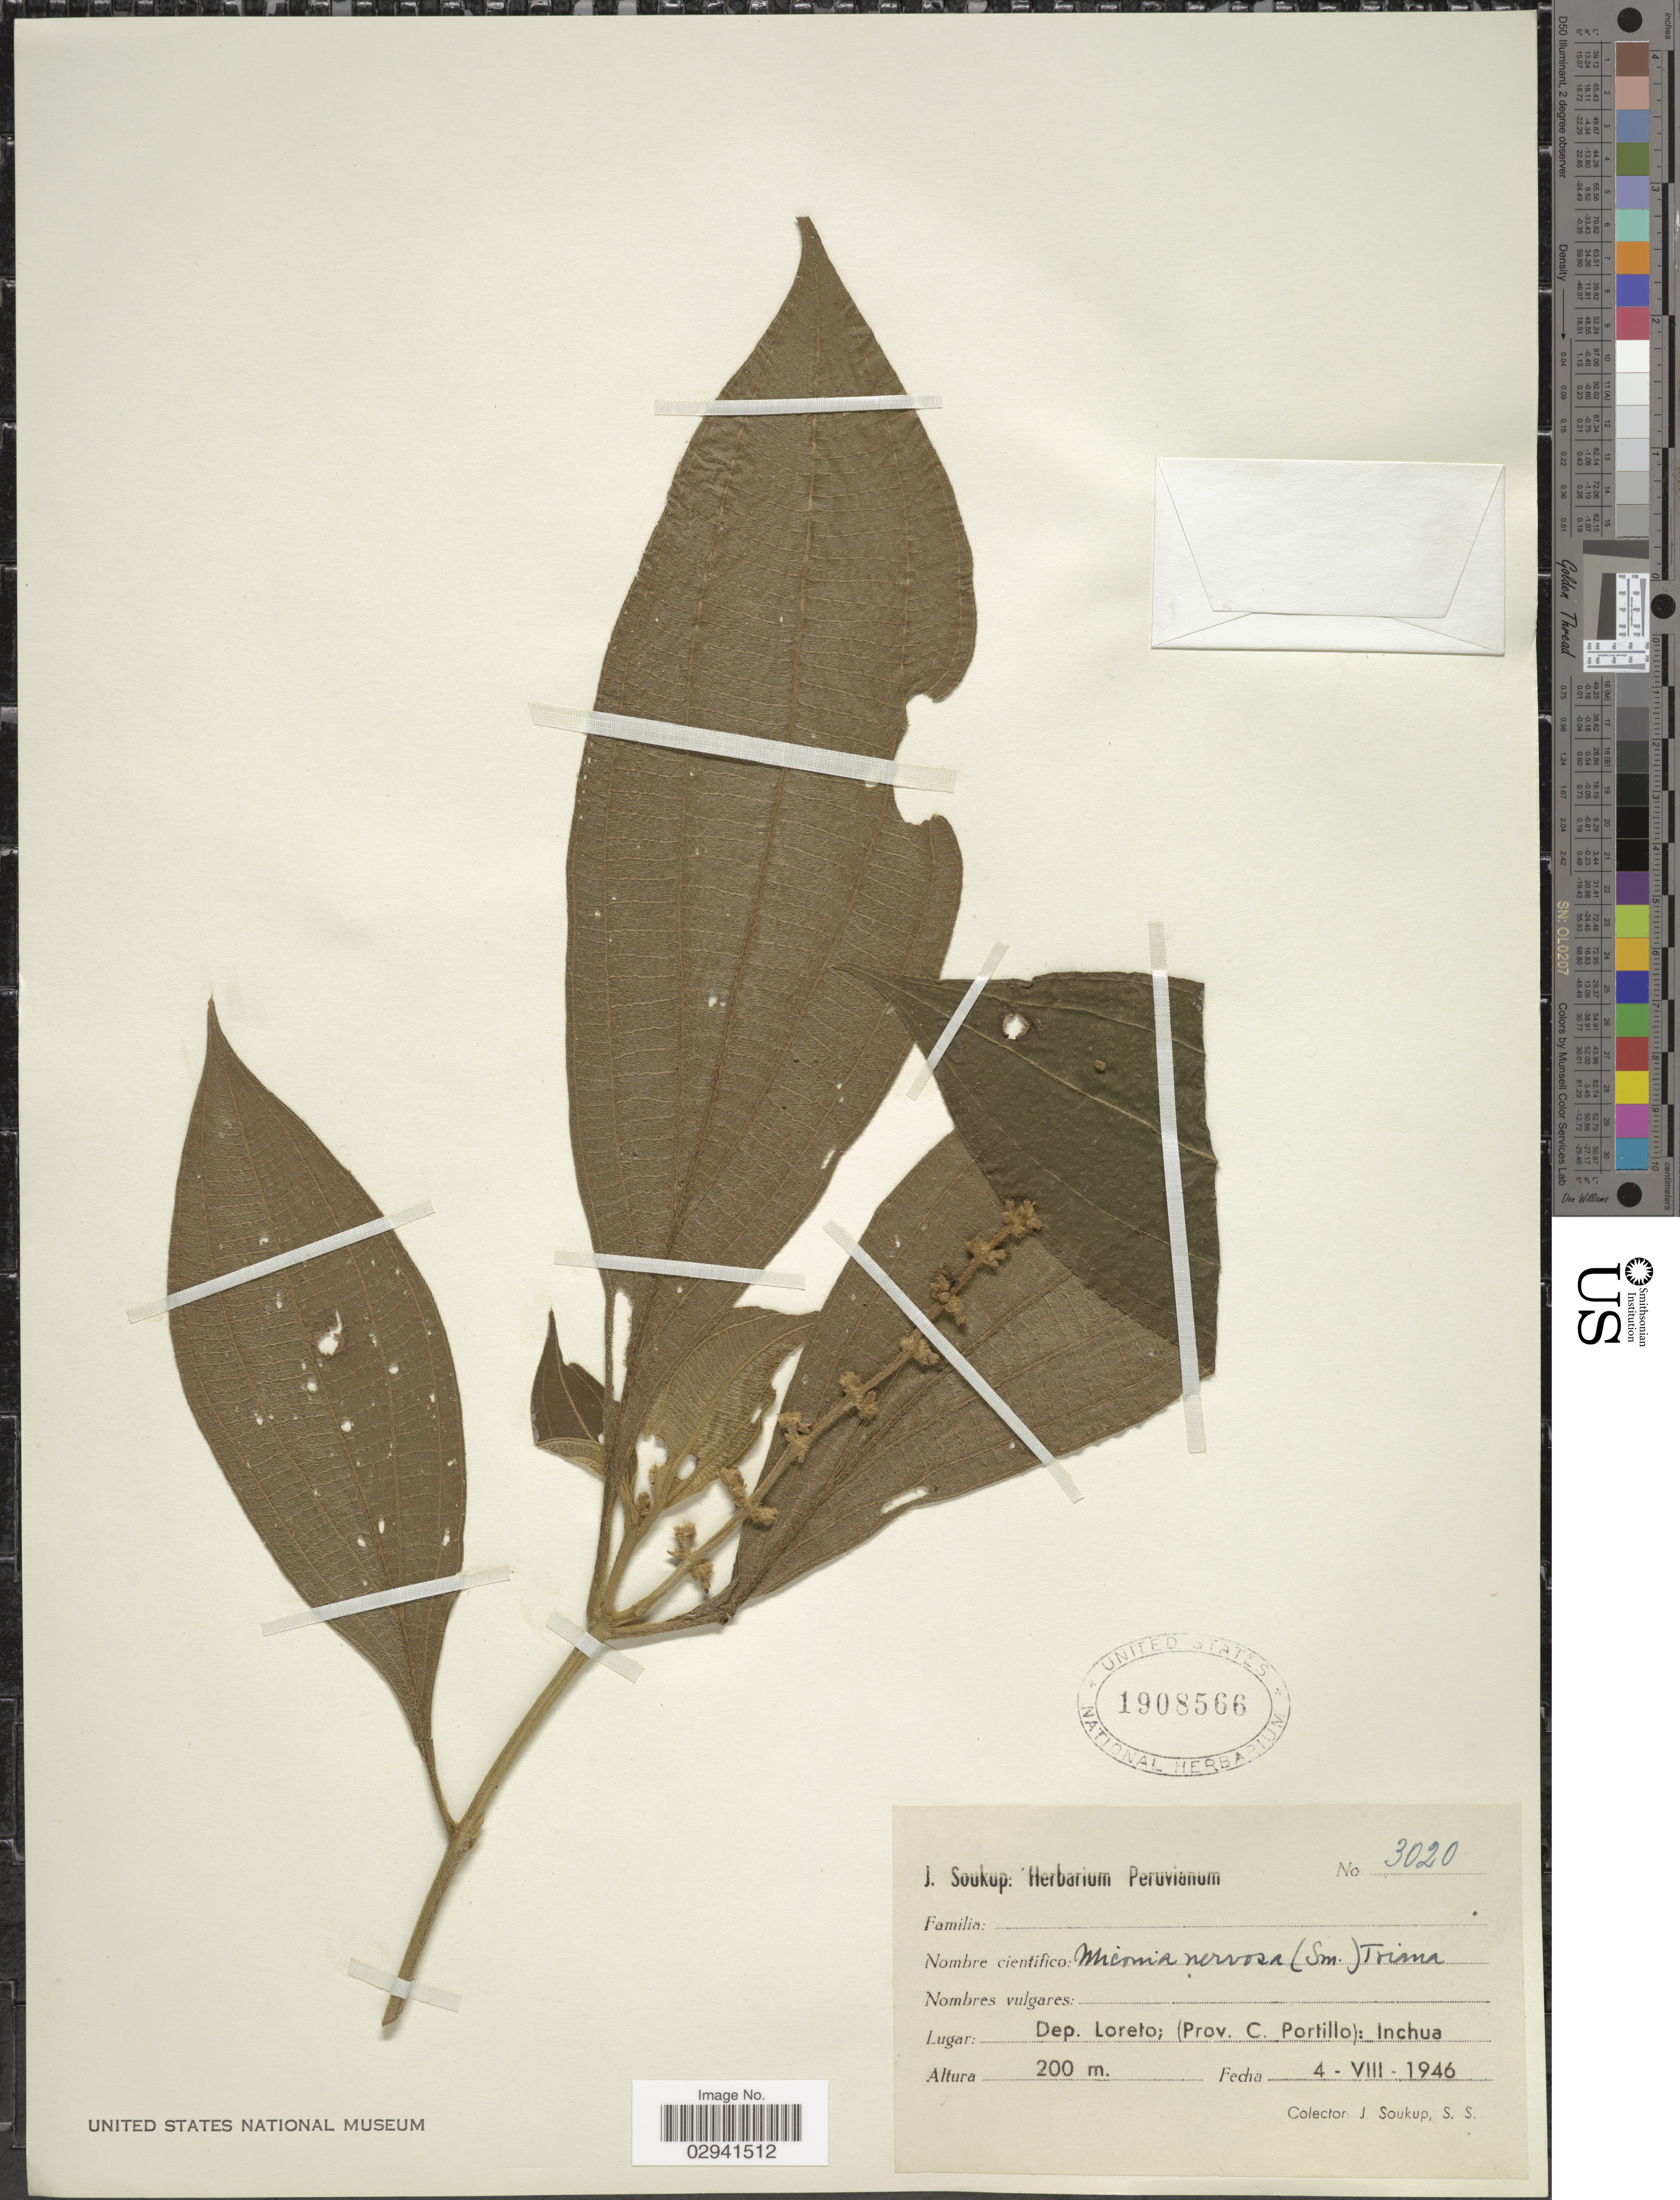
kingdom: Plantae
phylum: Tracheophyta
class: Magnoliopsida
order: Myrtales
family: Melastomataceae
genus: Miconia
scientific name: Miconia nervosa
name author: (Sm.) Triana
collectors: J. Soukup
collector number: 3020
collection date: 1946-08-04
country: Peru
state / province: Loreto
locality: Dep. Loreto, Prov. C. Portillo, Inchua.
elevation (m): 200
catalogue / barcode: US 1908566